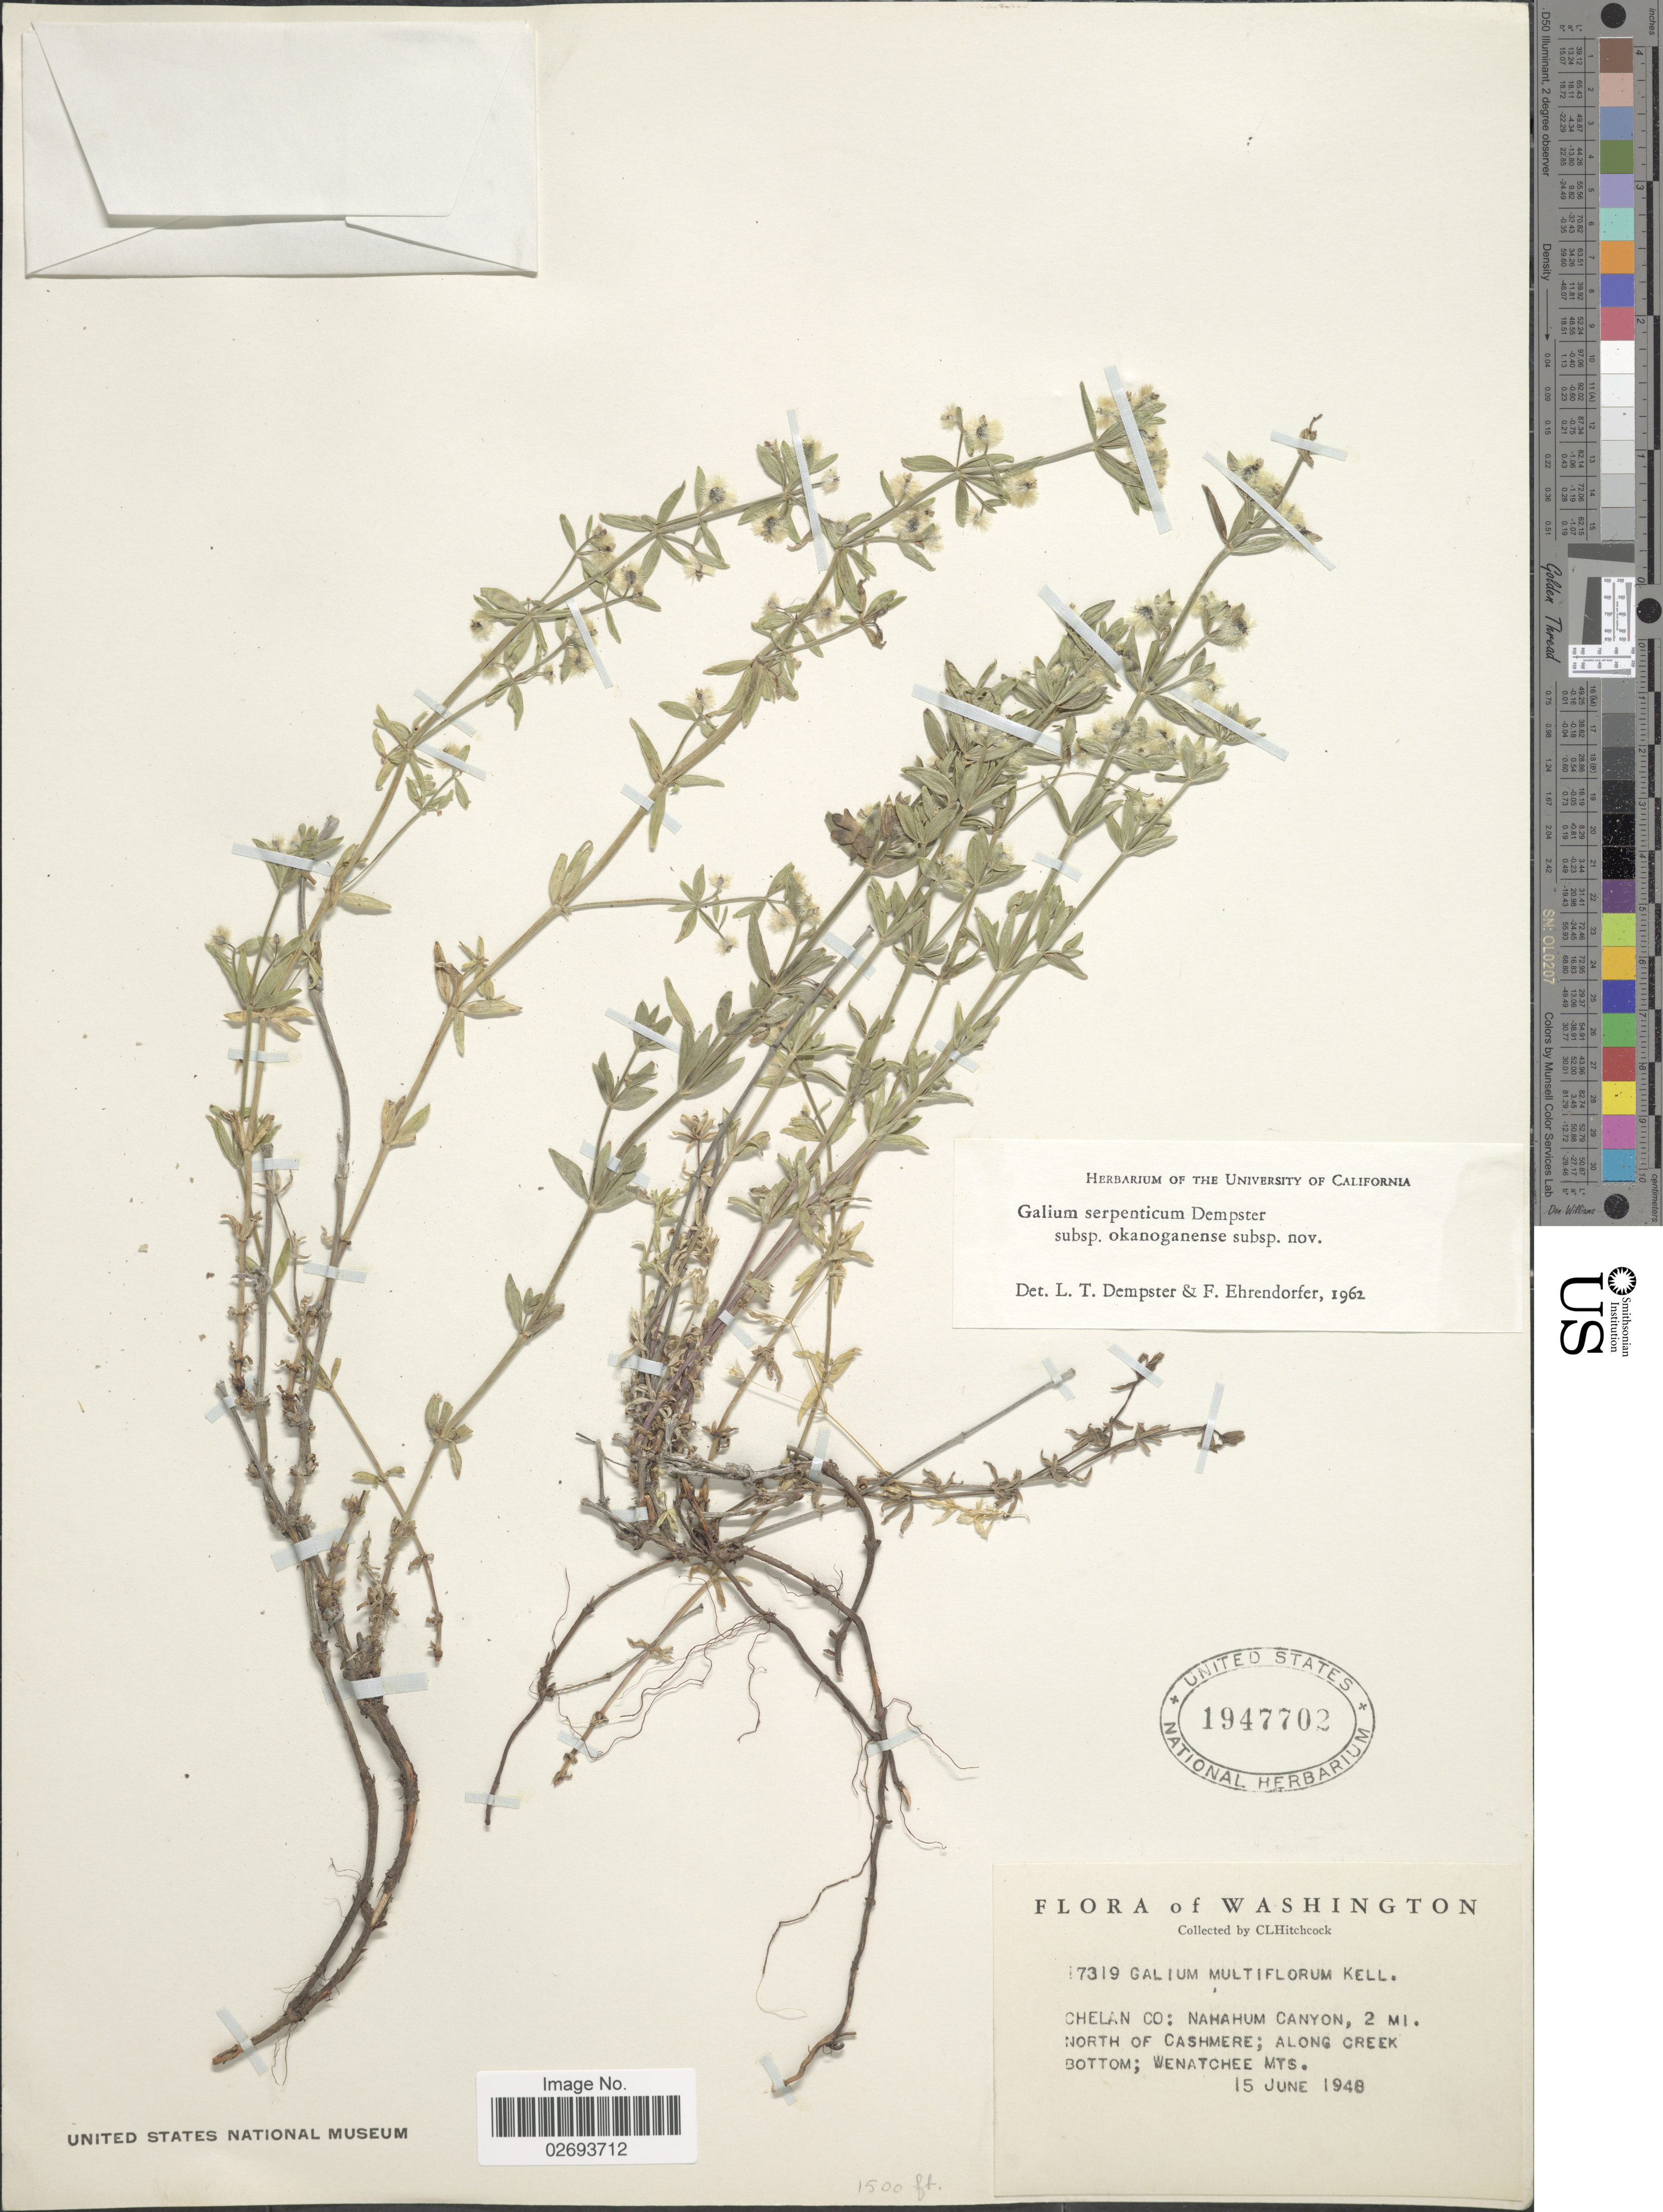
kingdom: Plantae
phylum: Tracheophyta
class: Magnoliopsida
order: Gentianales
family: Rubiaceae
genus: Galium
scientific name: Galium serpenticum subsp. serpenticum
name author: Dempster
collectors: C. L. Hitchcock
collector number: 7319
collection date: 1948-06-15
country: United States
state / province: Washington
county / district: Chelan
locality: Chelan Co.: Nahahum Canyon, 2 mi. North of Cashmere; Along Creek Bottom, Wenatchee Mts.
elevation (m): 457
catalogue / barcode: US 1947702